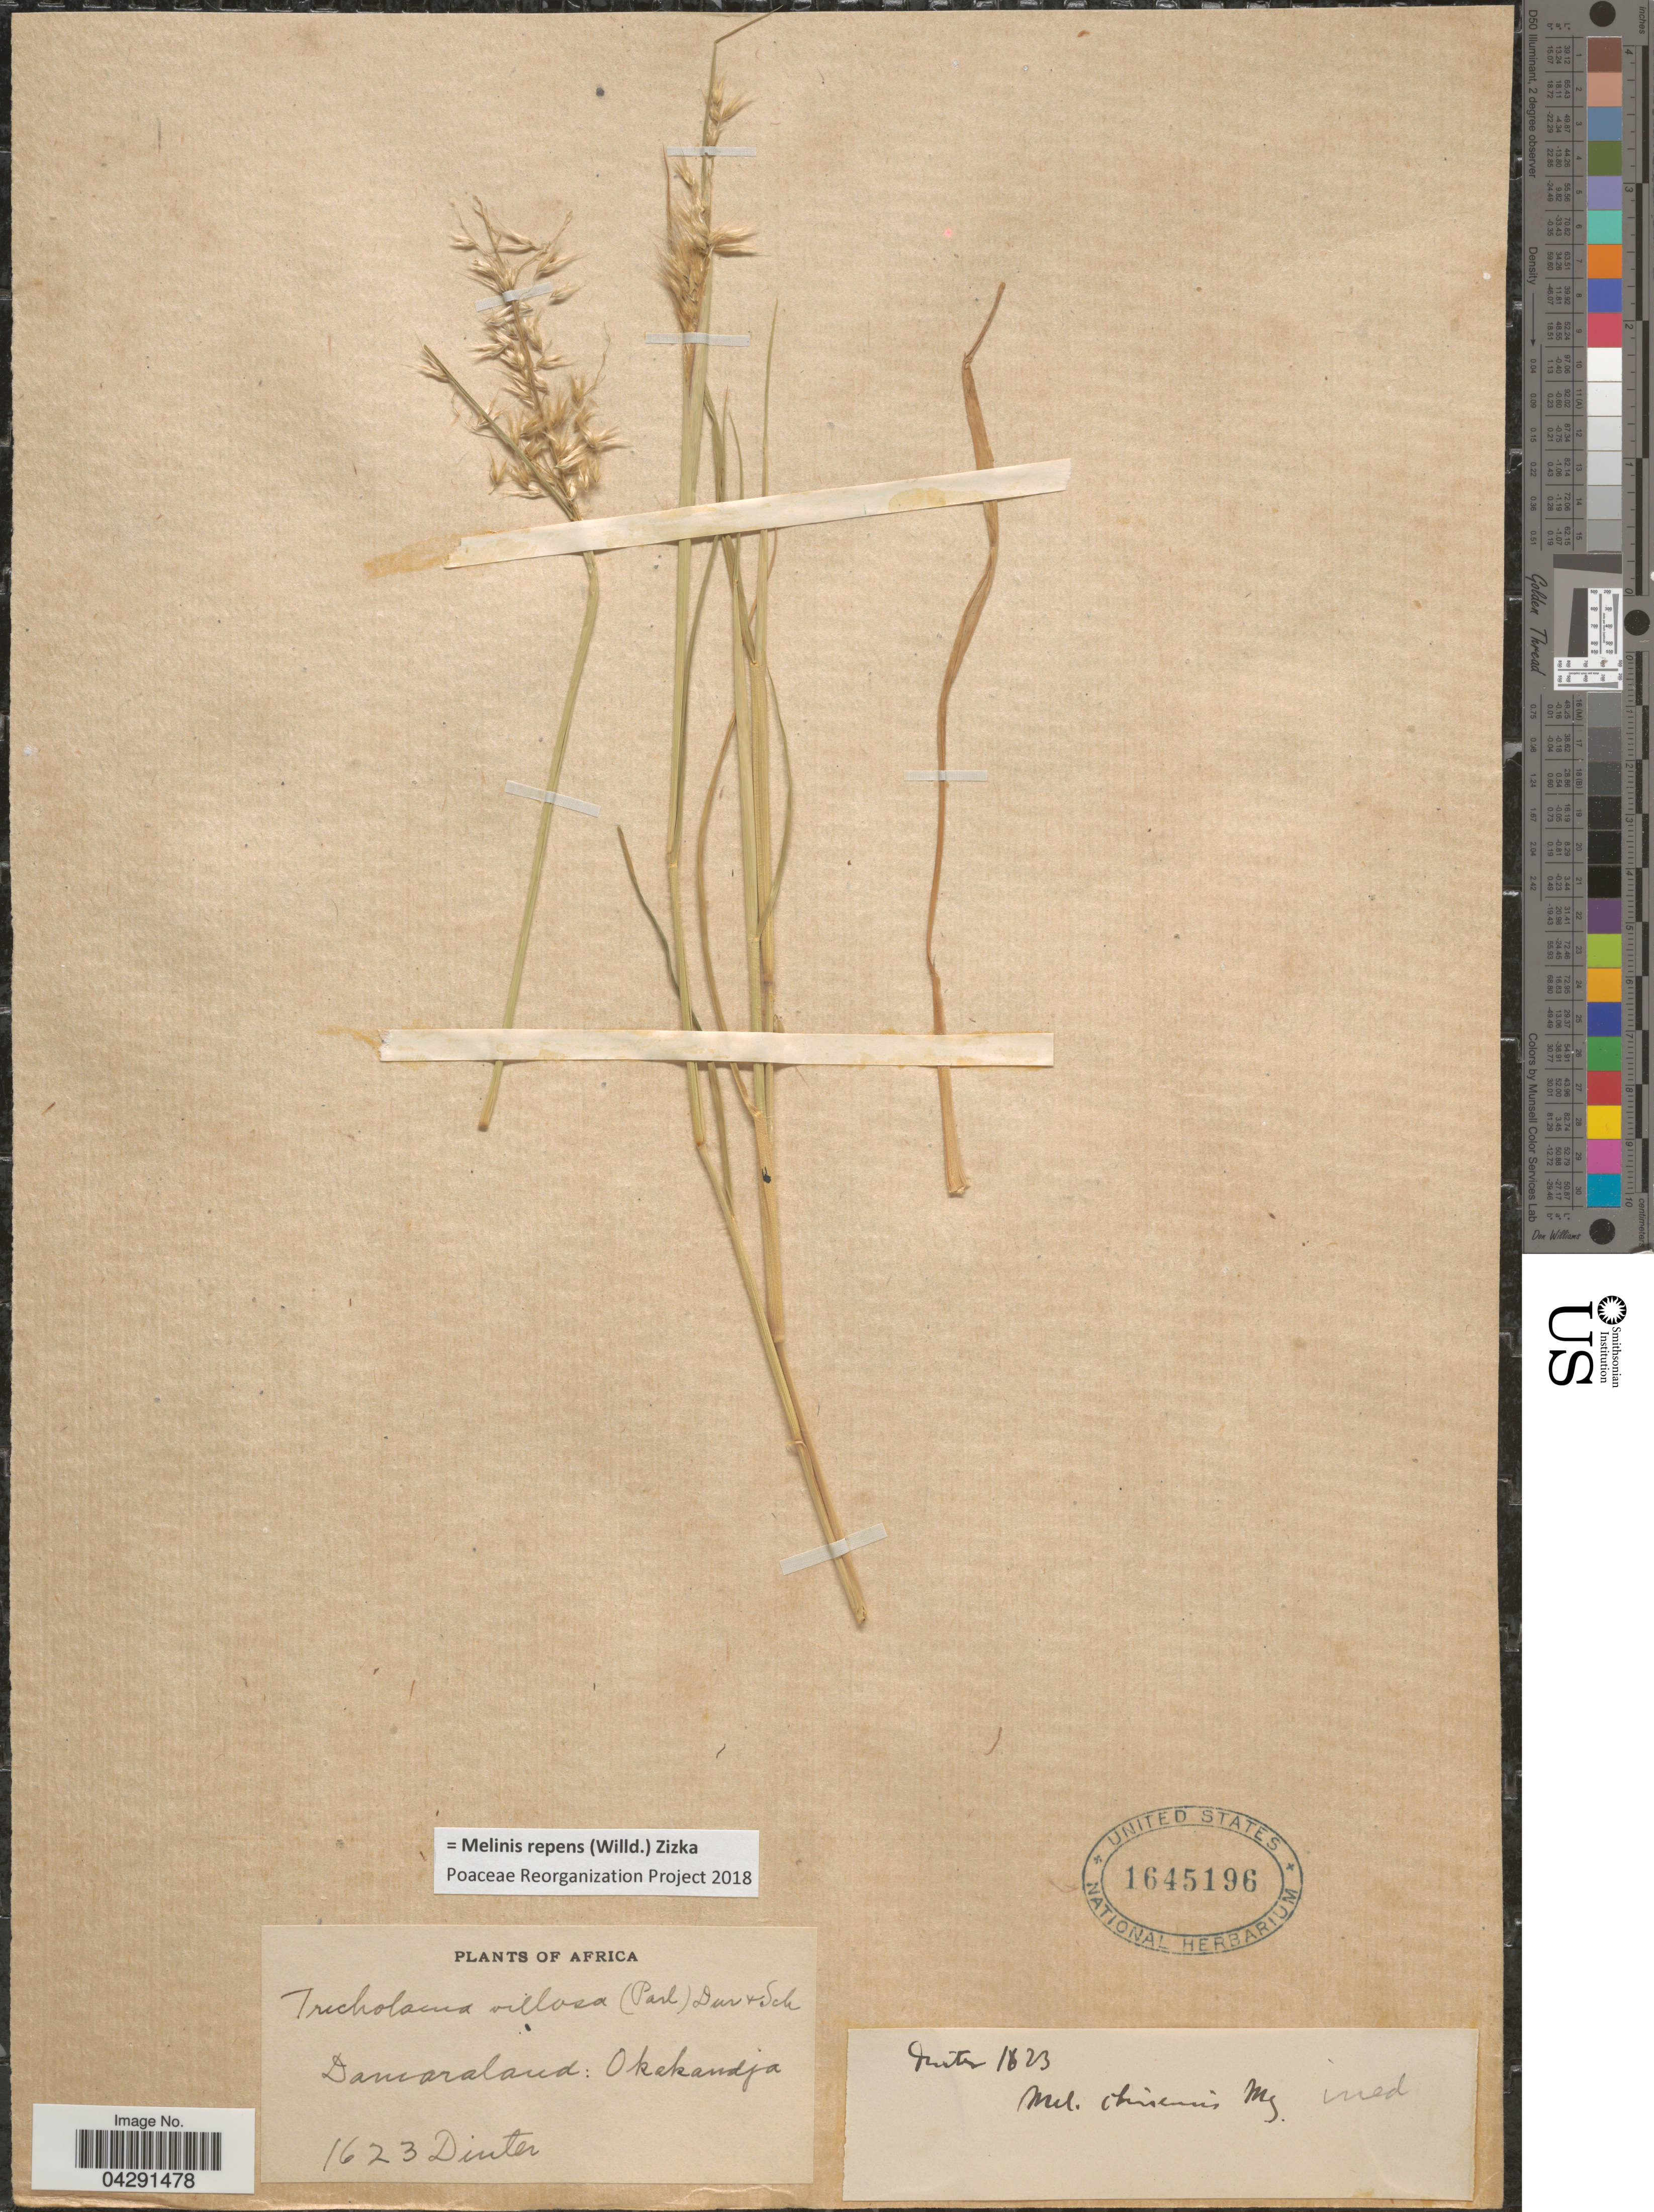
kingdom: Plantae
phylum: Tracheophyta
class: Liliopsida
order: Poales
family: Poaceae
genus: Melinis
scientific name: Melinis repens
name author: (Willd.) Zizka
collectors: Dinter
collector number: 1623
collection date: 1823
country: Namibia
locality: Africa. Damaraland: Okakandja.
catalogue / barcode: US 1645196